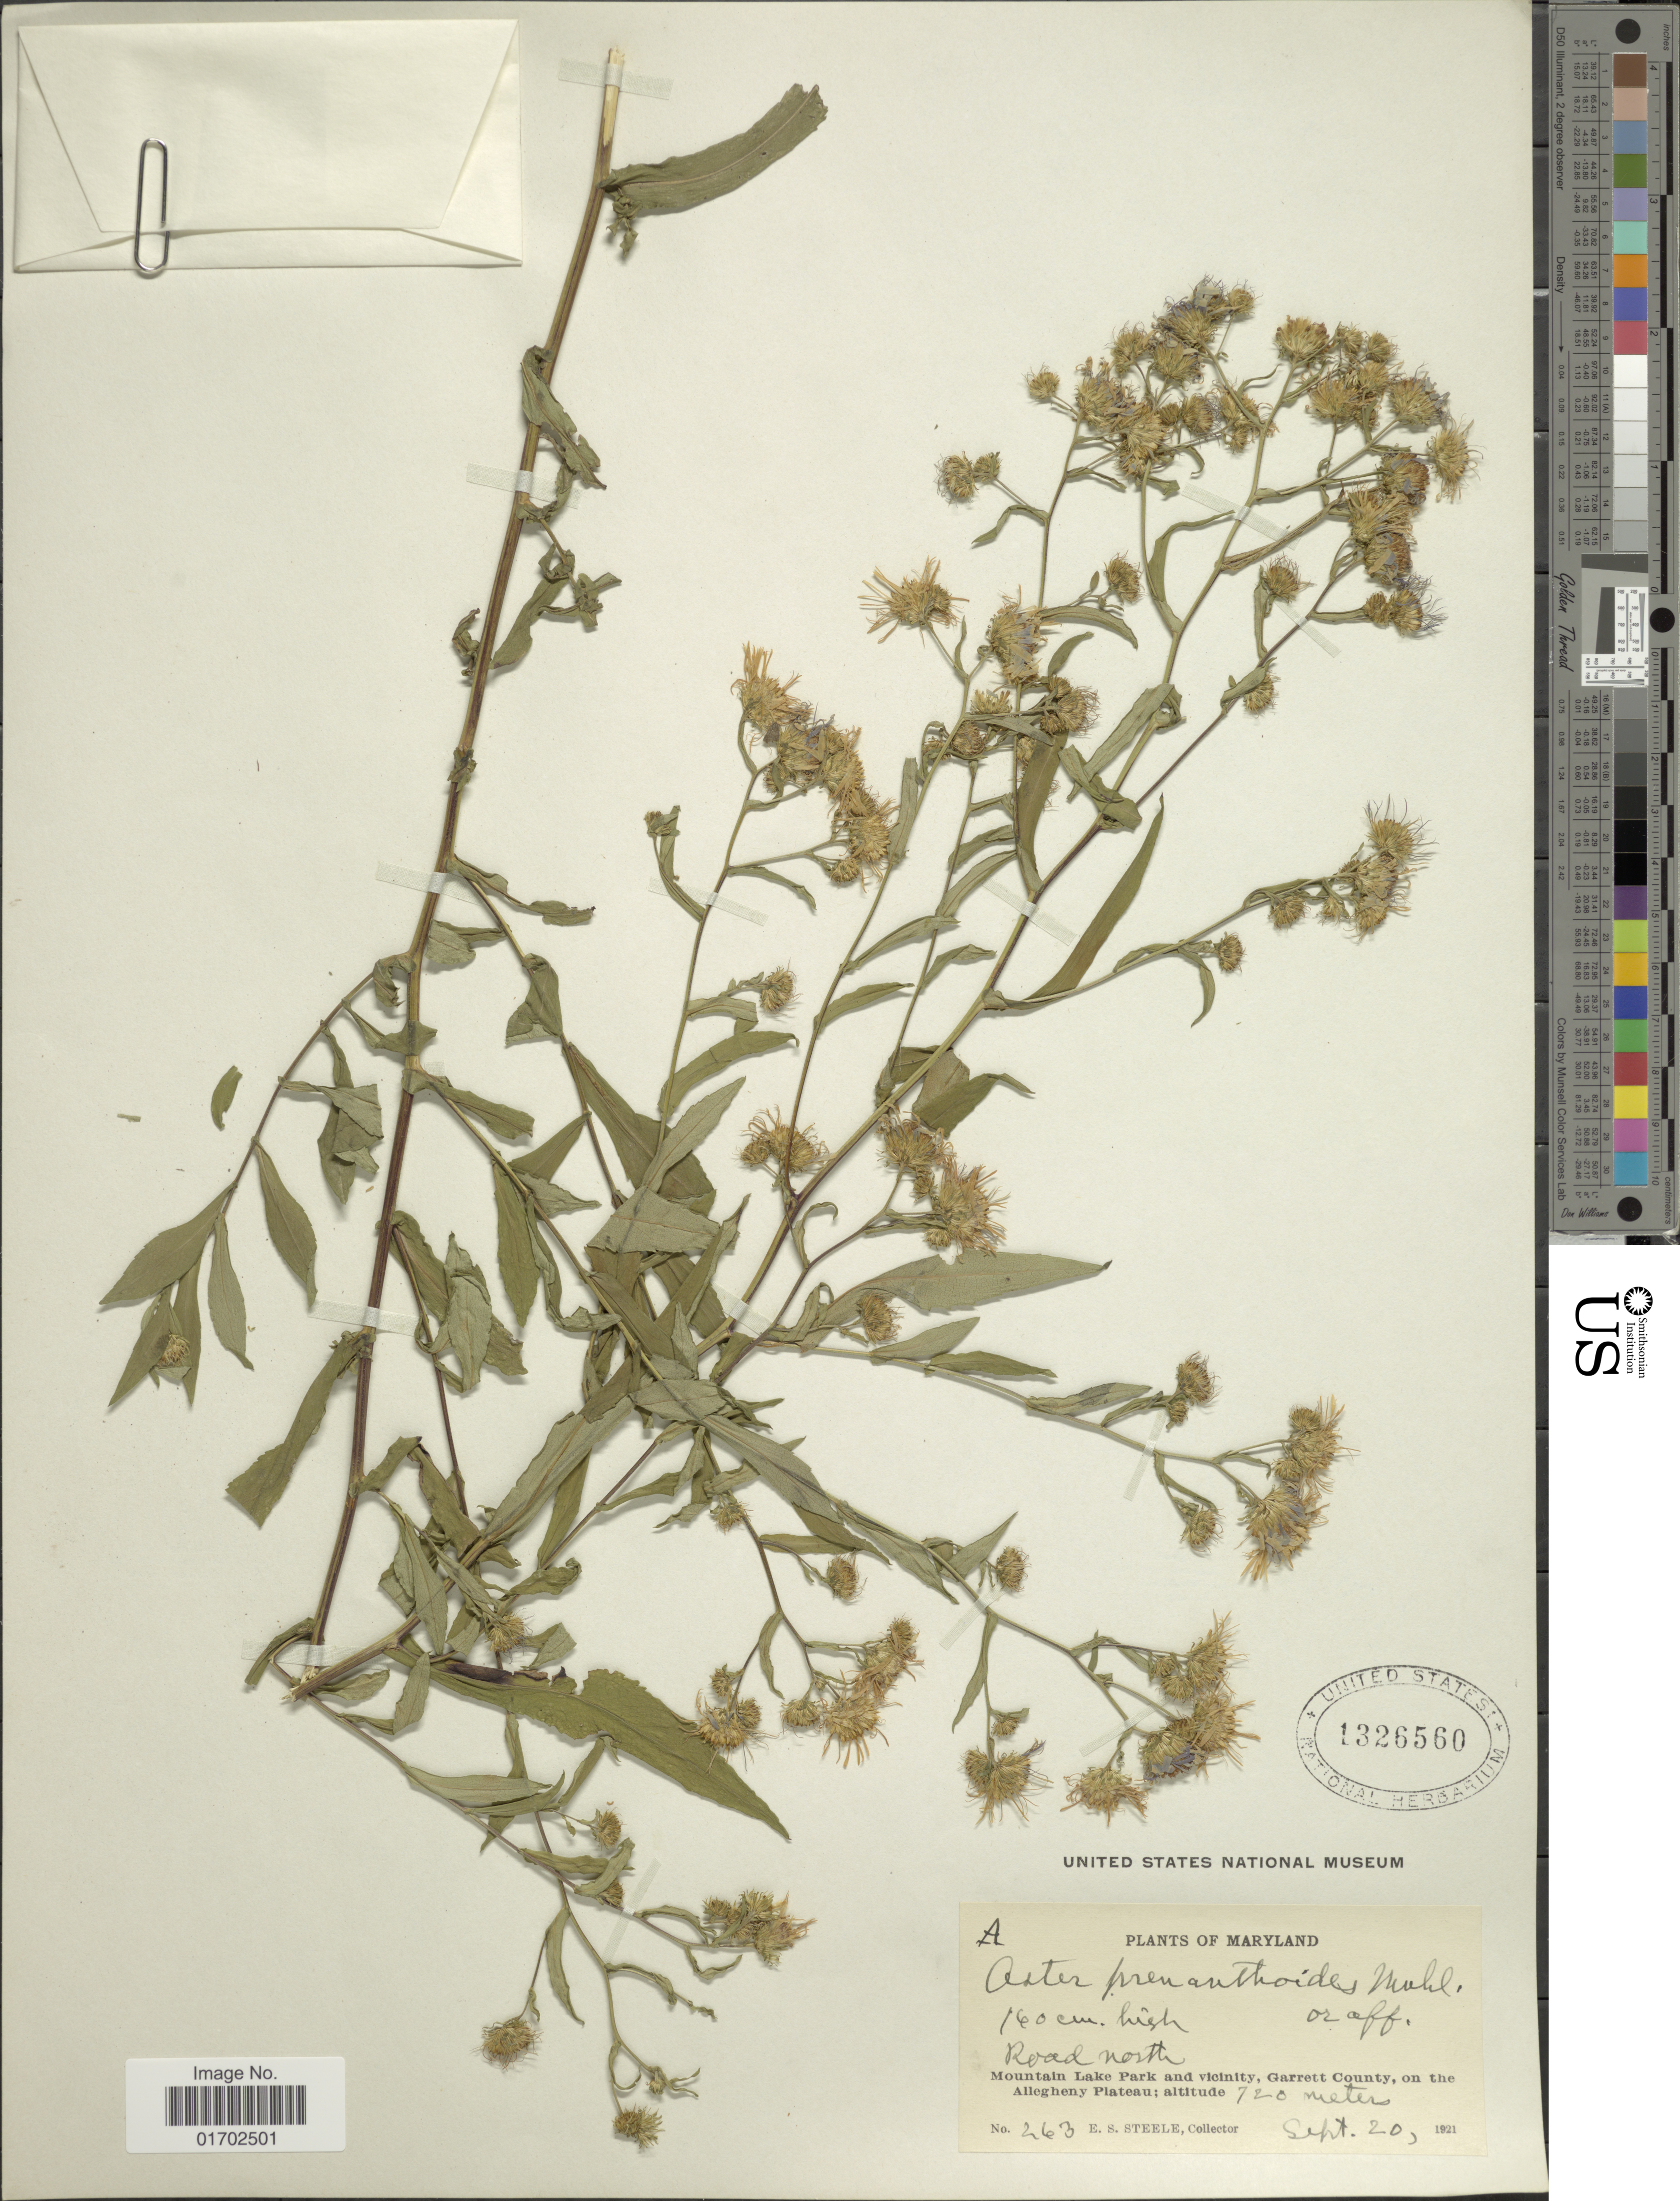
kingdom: Plantae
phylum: Tracheophyta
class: Magnoliopsida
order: Asterales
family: Asteraceae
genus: Symphyotrichum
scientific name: Symphyotrichum prenanthoides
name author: (Muhl. ex Willd.) G.L. Nesom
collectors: E. Steele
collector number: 263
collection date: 1921-09-20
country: United States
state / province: Maryland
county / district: Garrett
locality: Maryland. Road north. Mountain Lake Park and vicinity, Garrett County, on the Allegheny Plateau.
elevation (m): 720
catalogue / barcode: US 1326560